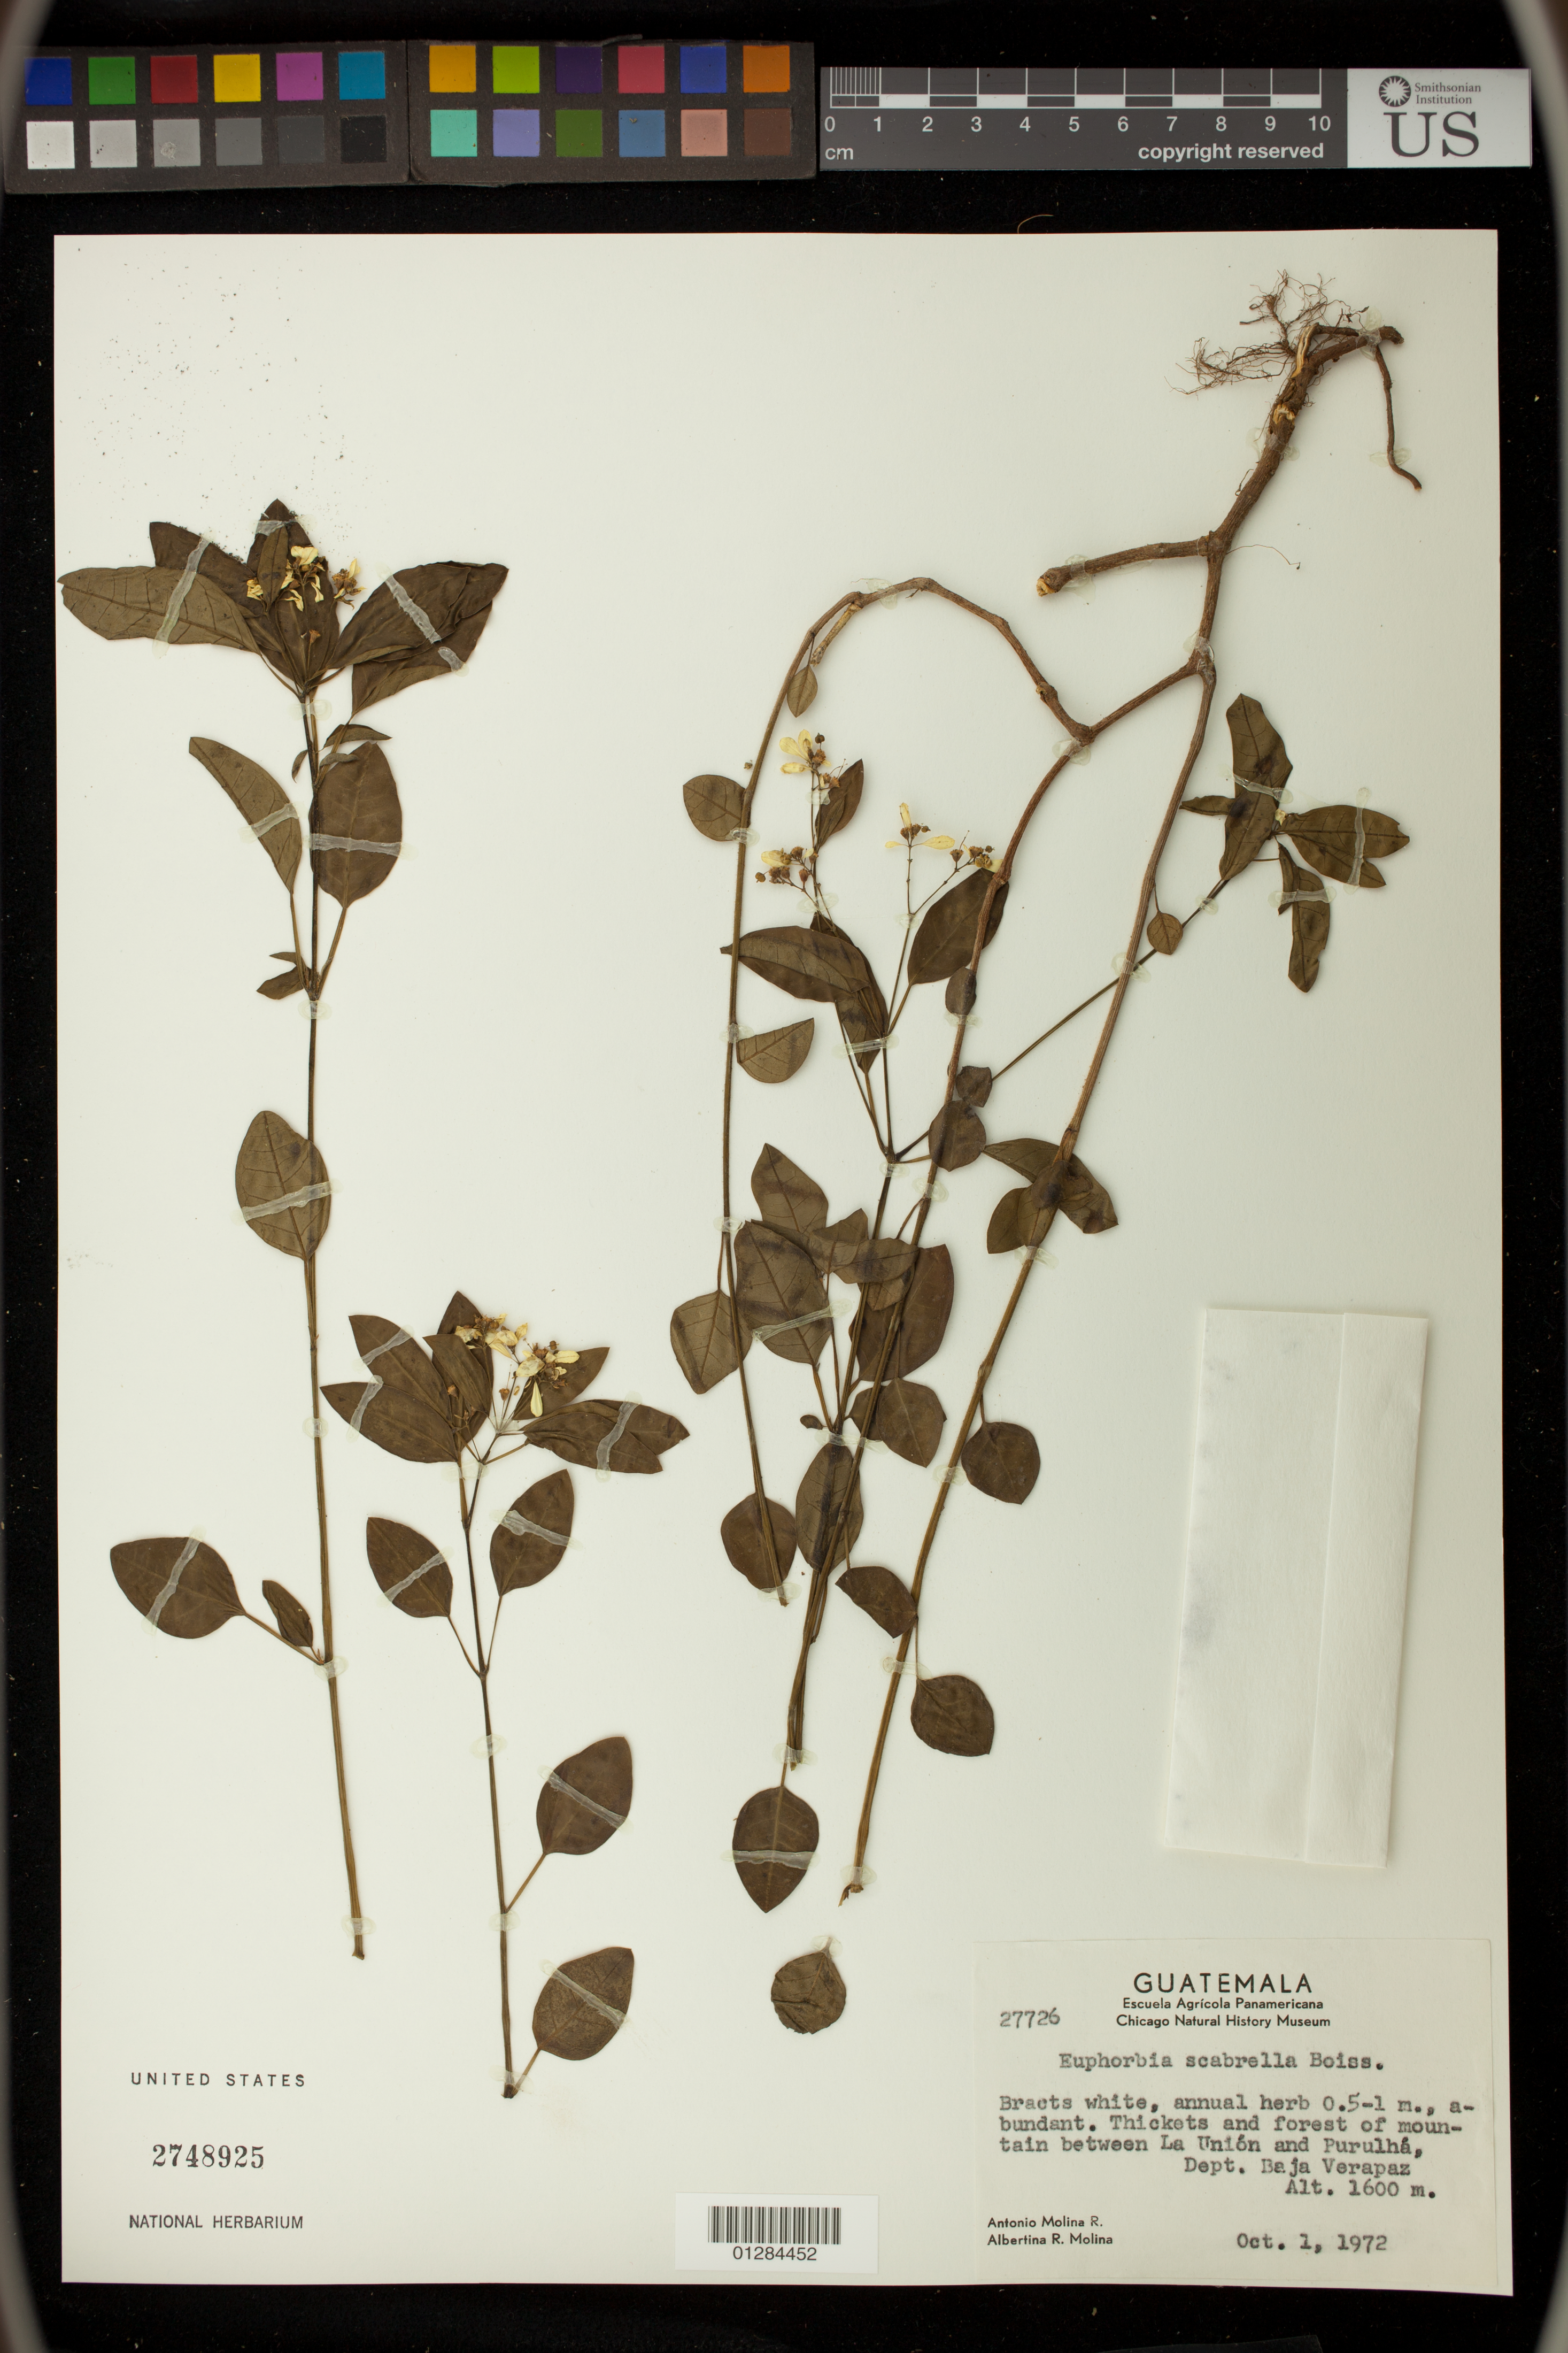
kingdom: Plantae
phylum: Tracheophyta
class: Magnoliopsida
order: Malpighiales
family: Euphorbiaceae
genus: Euphorbia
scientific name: Euphorbia triphylla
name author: (Klotzsch & Garcke) Oudejans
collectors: A. Molina R. & A. R. Molina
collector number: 27726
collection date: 1972-10-01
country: Guatemala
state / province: Baja Verapaz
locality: Thickets and forest of mountain between La Union and Purulha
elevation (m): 1600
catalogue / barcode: US 2748925